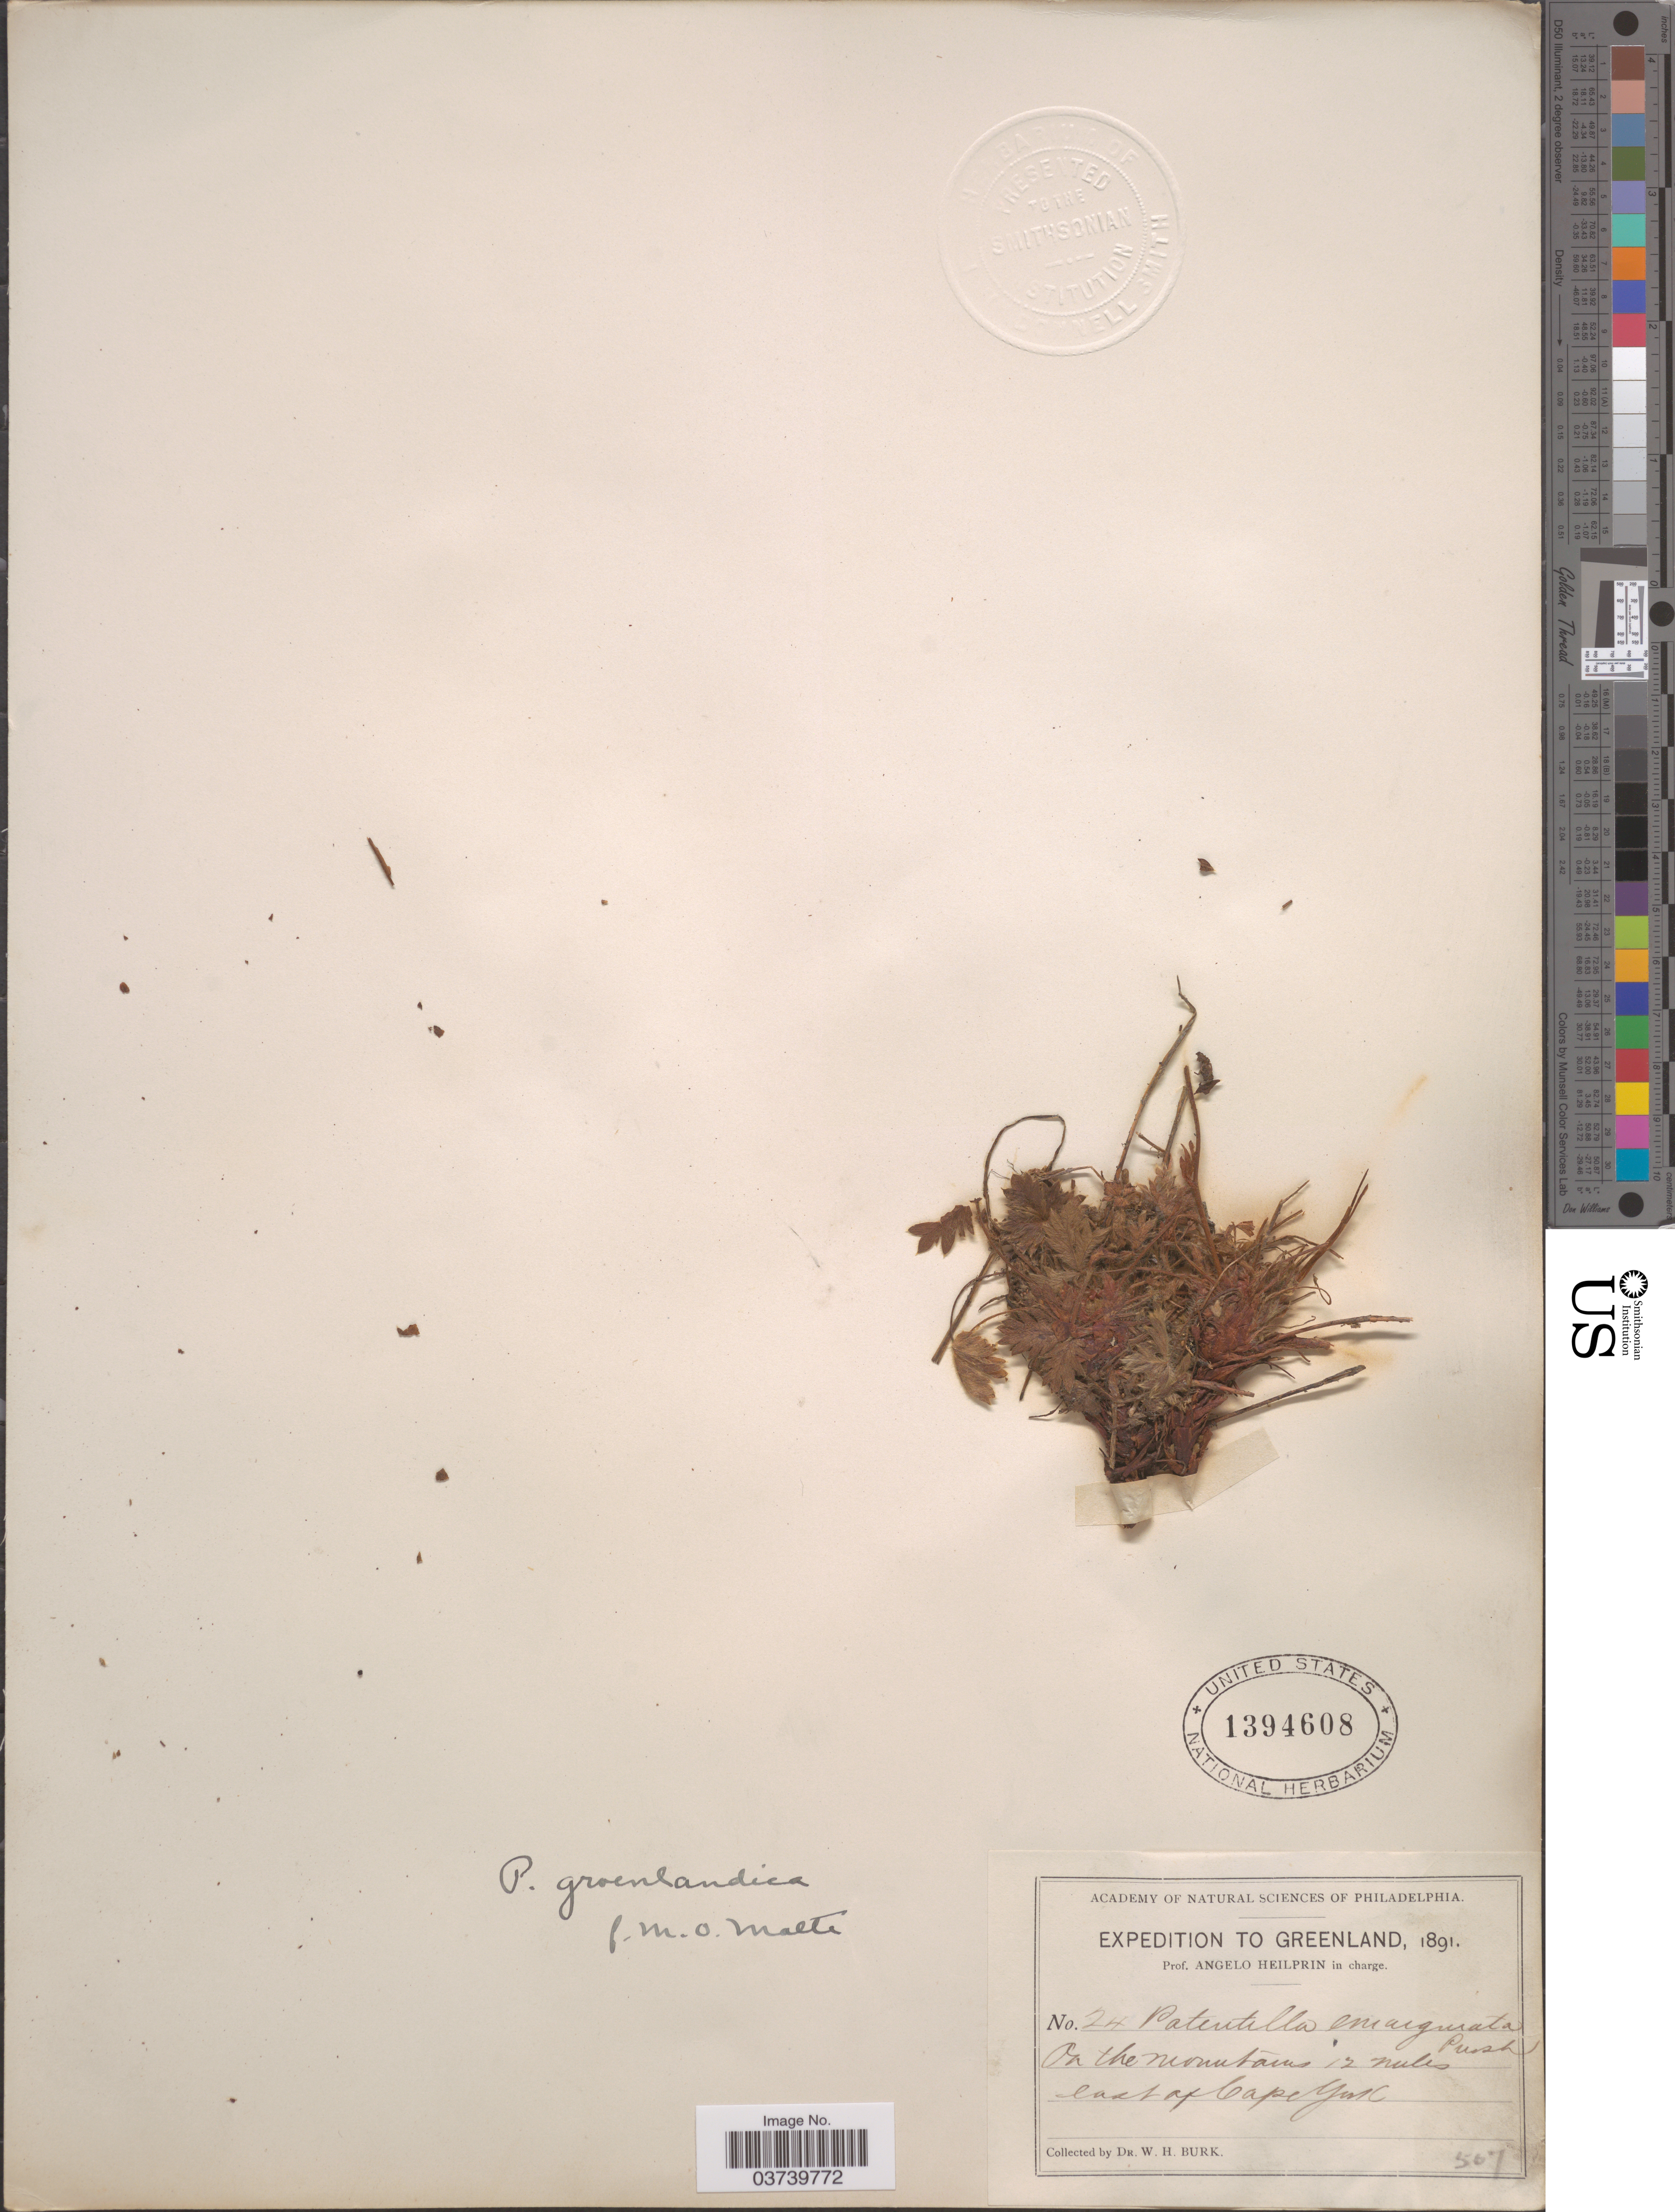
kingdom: Plantae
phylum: Tracheophyta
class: Magnoliopsida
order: Rosales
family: Rosaceae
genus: Potentilla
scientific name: Potentilla groenlandica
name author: R. Br.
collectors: W. Burk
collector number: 24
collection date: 1891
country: Greenland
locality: On the mountains 12 miles east of Cape York.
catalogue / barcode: US 1394608